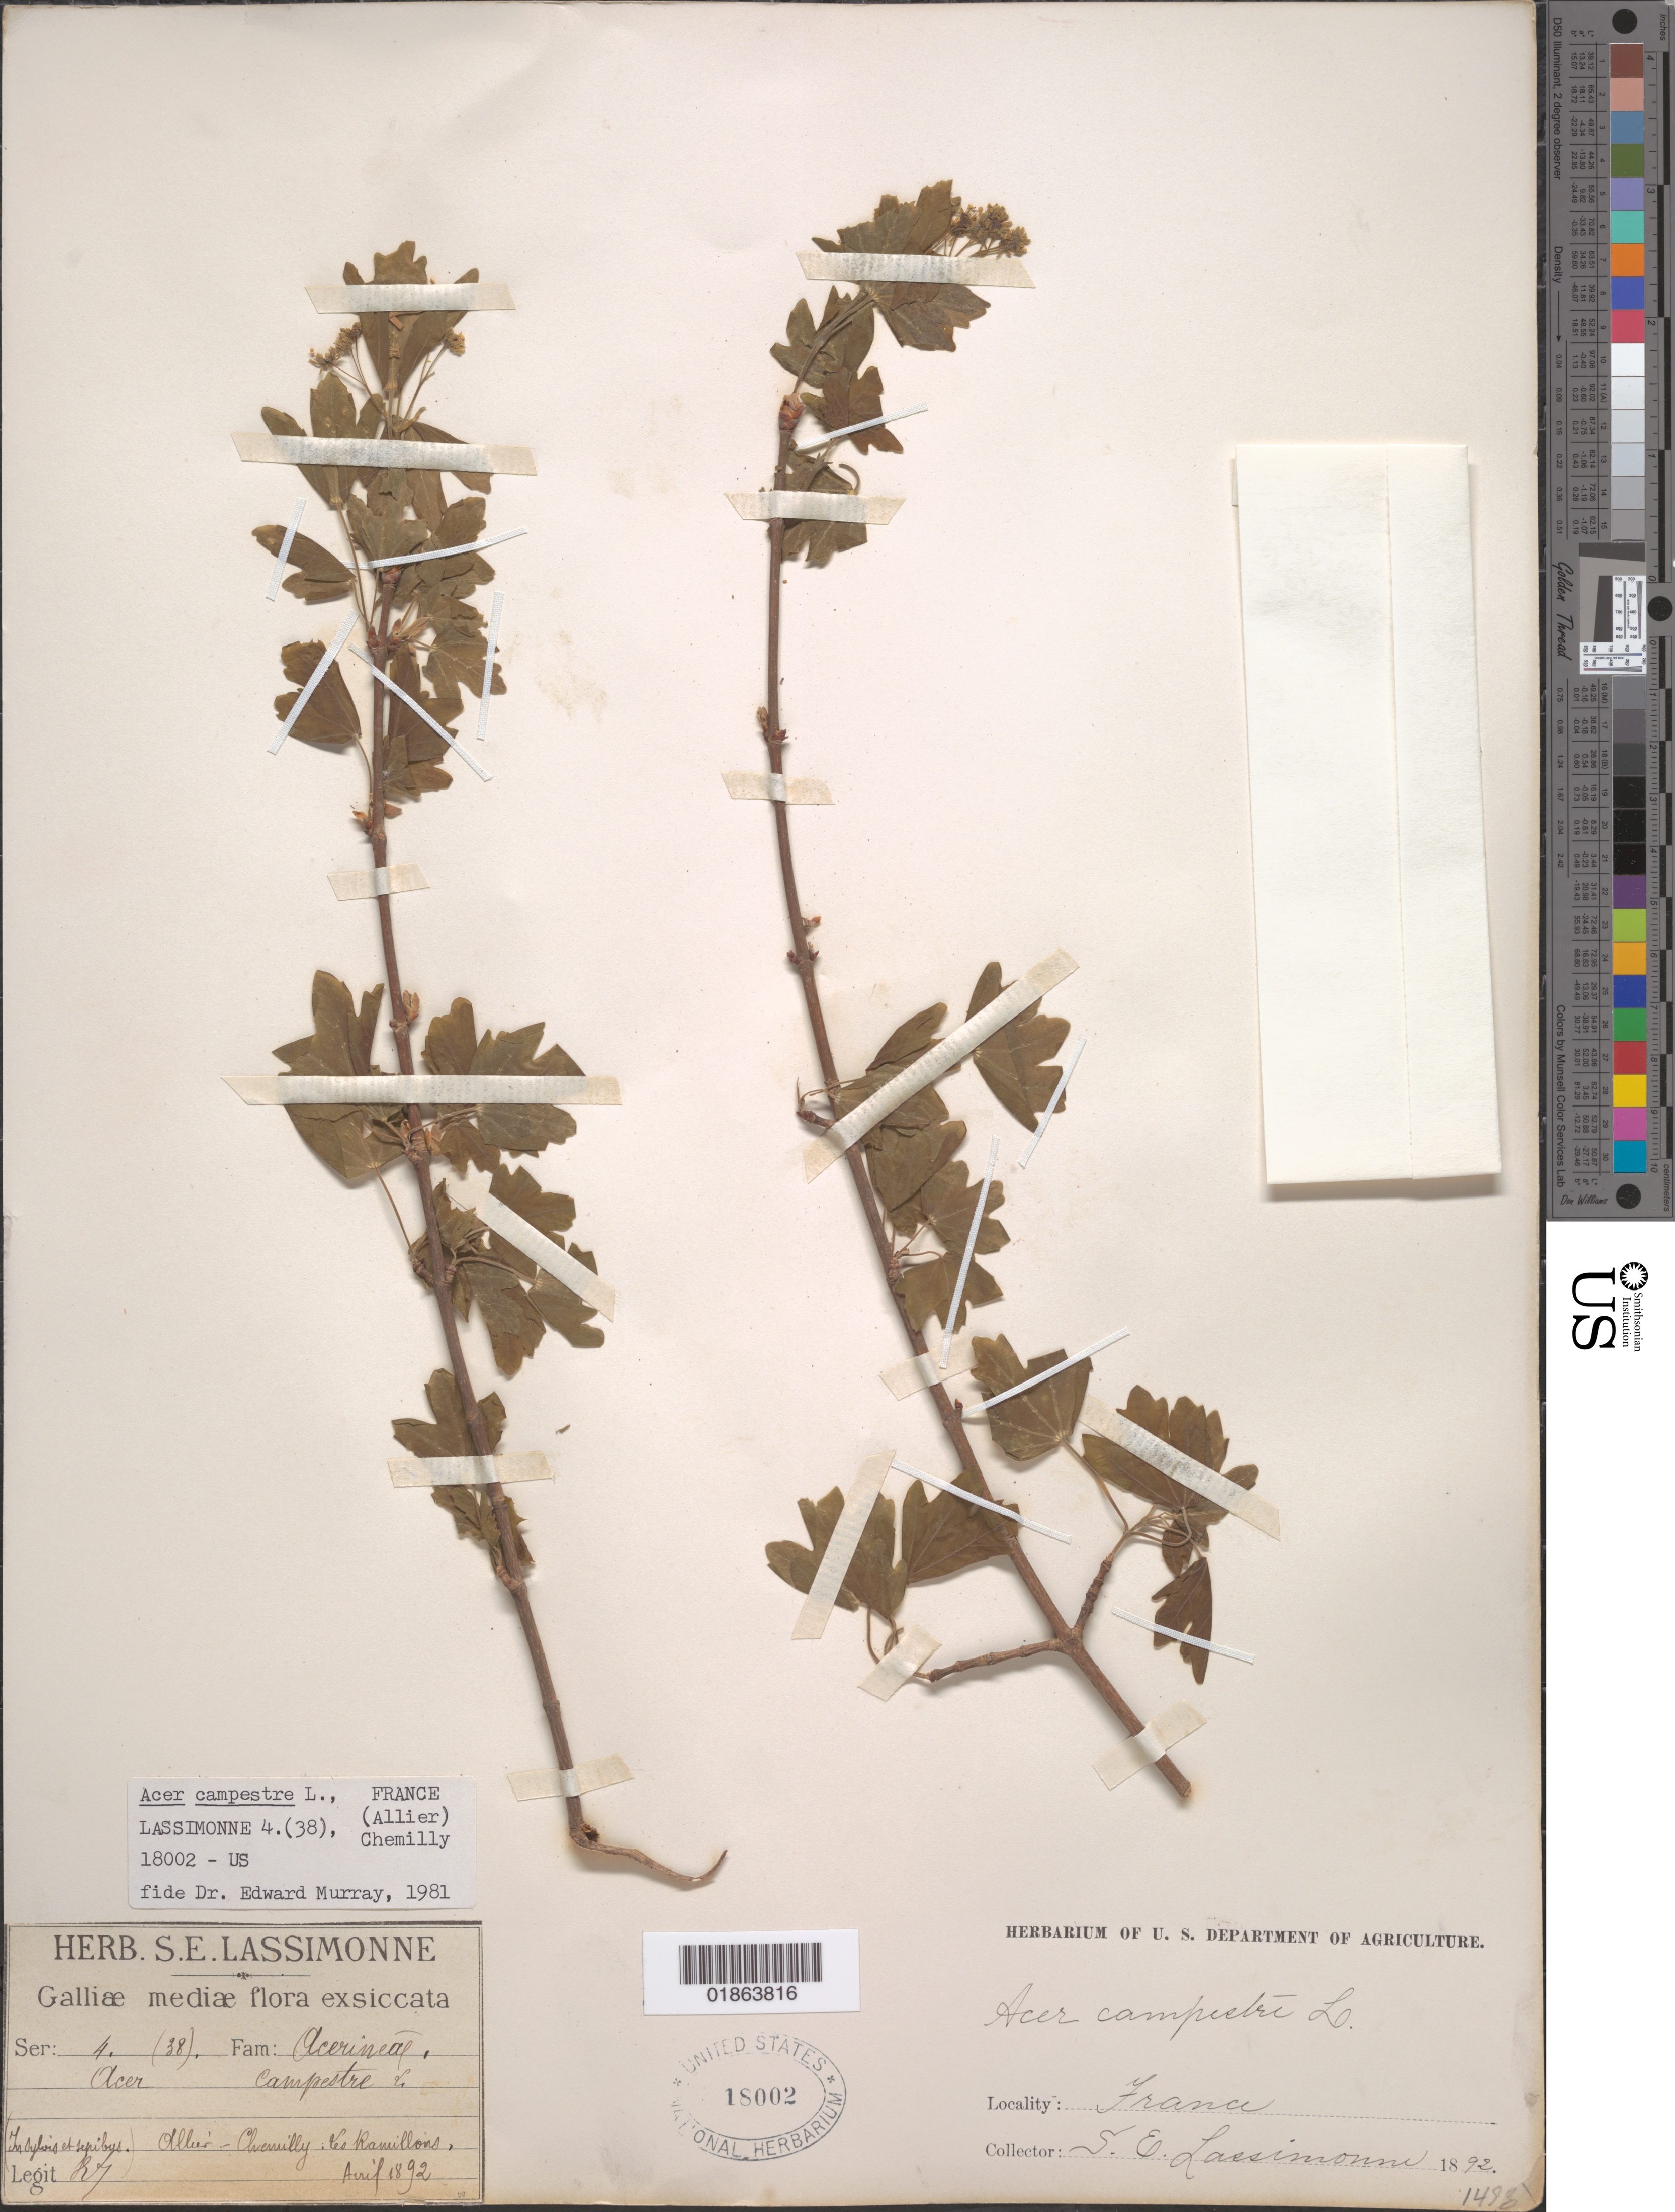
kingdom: Plantae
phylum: Tracheophyta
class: Magnoliopsida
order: Sapindales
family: Sapindaceae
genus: Acer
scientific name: Acer campestre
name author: L.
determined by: Murray, Edward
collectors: S. Lassimonne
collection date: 1892-04-18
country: France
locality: Allier [?]-Chemilly les Ramillons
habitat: In sylvis et seribus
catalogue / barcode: US 18002